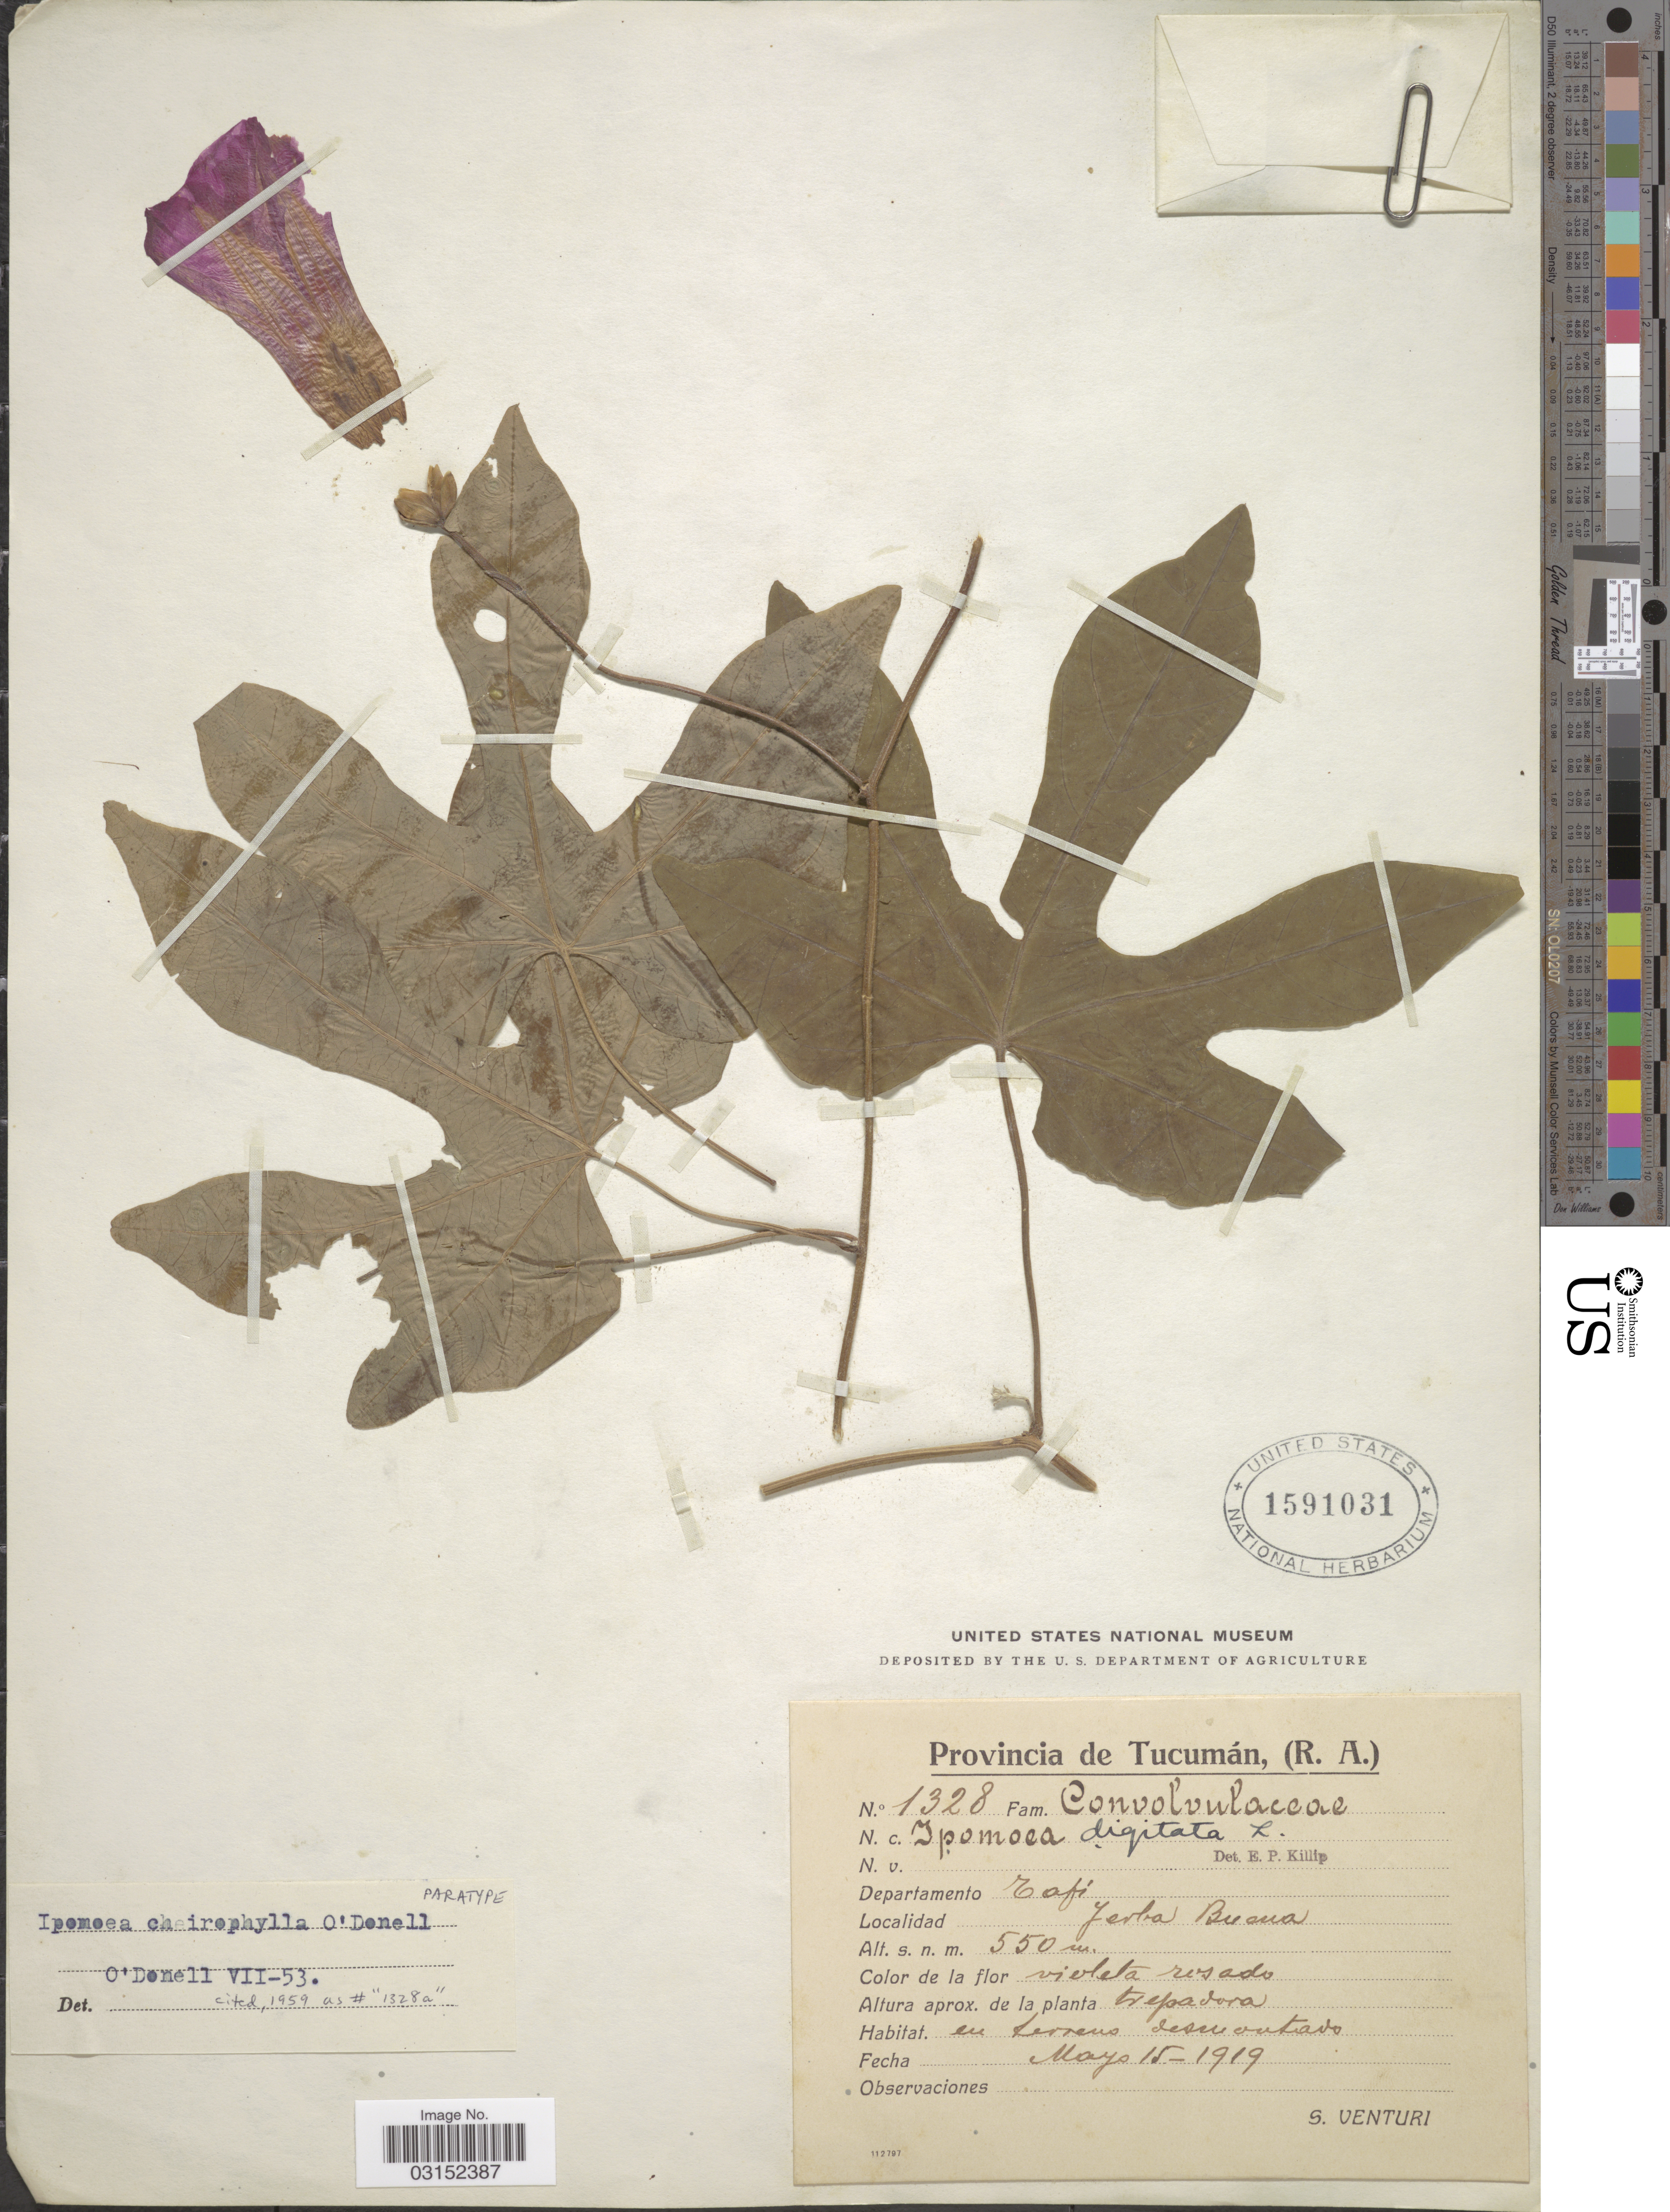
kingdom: Plantae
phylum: Tracheophyta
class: Magnoliopsida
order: Solanales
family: Convolvulaceae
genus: Ipomoea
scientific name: Ipomoea cheirophylla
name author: O'Donell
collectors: S. Venturi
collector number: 1328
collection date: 1919-05-15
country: Argentina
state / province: Tucuman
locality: Provincia de Tucumán, (R.A.) Departamento Tafí, Yerba Buena.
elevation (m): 550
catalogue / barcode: US 1591031